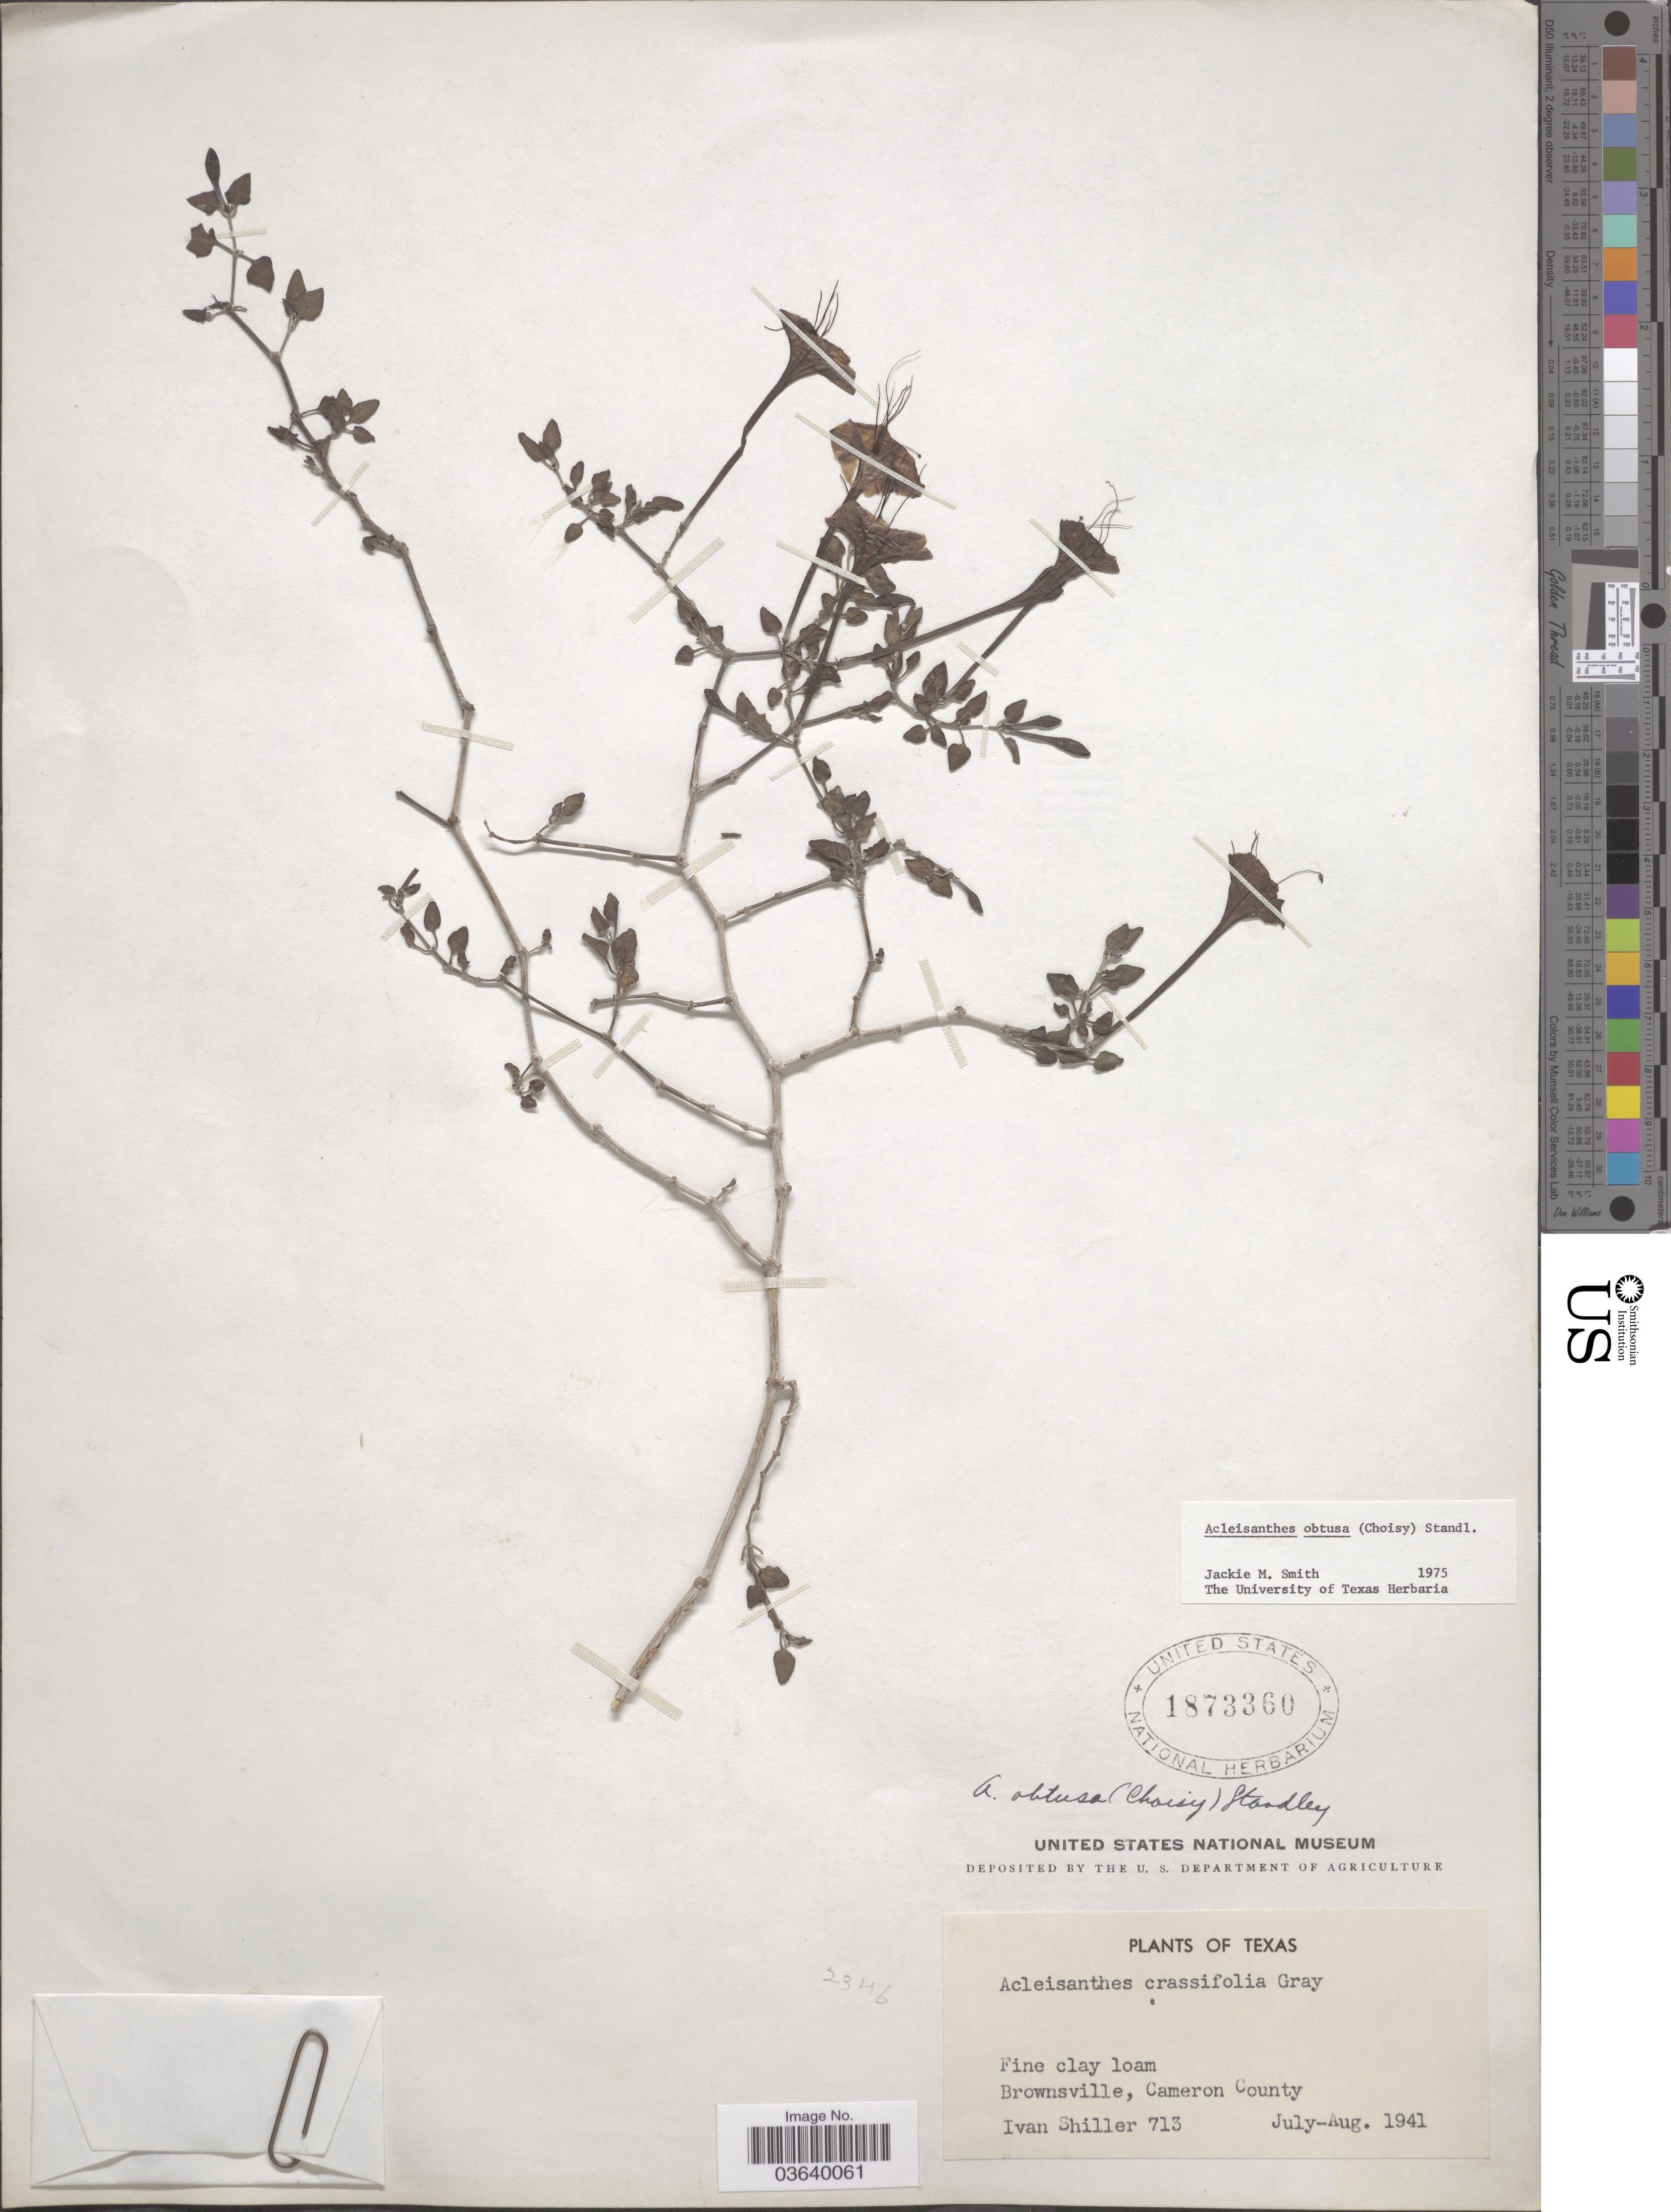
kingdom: Plantae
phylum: Tracheophyta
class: Magnoliopsida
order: Caryophyllales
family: Nyctaginaceae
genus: Acleisanthes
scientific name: Acleisanthes obtusa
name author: (Choisy) Standl.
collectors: I. Shiller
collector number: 713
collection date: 1941-07/1941-08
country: United States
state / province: Texas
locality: Brownsville, Cameron County.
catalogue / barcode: US 1873360